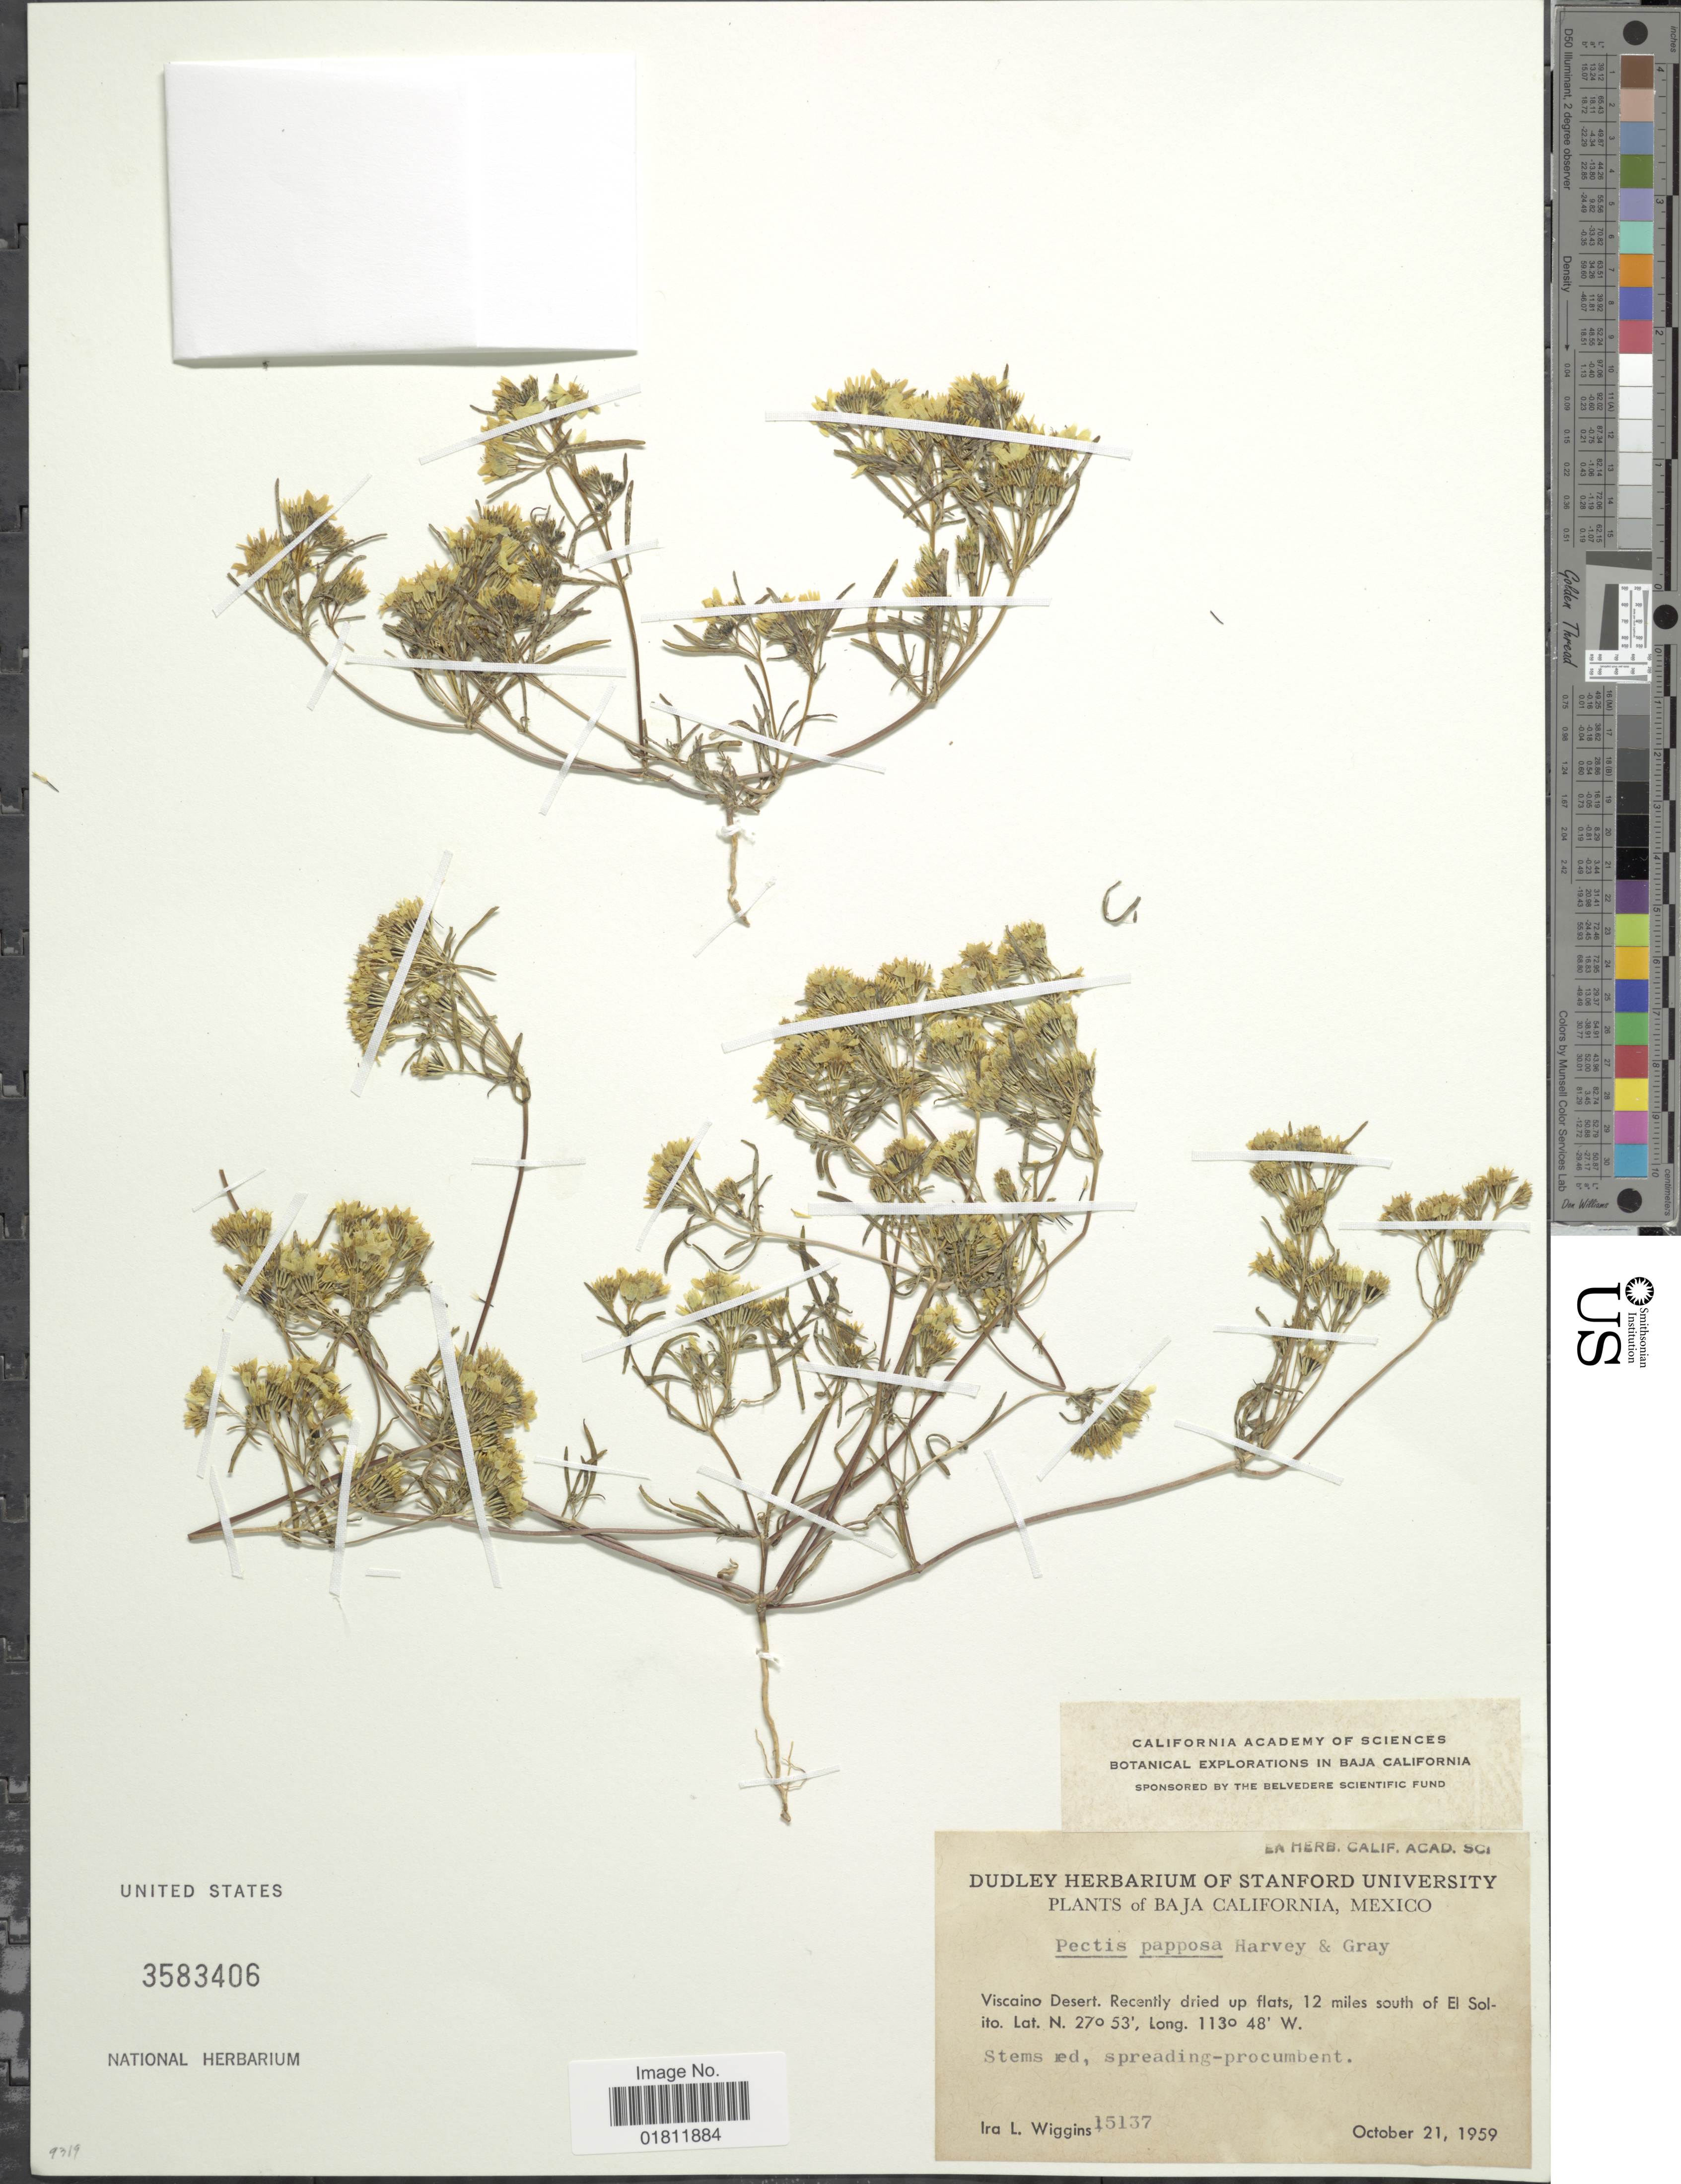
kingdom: Plantae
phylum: Tracheophyta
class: Magnoliopsida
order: Asterales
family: Asteraceae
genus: Pectis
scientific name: Pectis papposa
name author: Harv. & A. Gray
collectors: I. L. Wiggins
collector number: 15137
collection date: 1959-10-21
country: Mexico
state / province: Baja California Sur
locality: Baja California, Mexico. Viscaino Desert, 12 miles south of El Solito.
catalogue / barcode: US 3583406